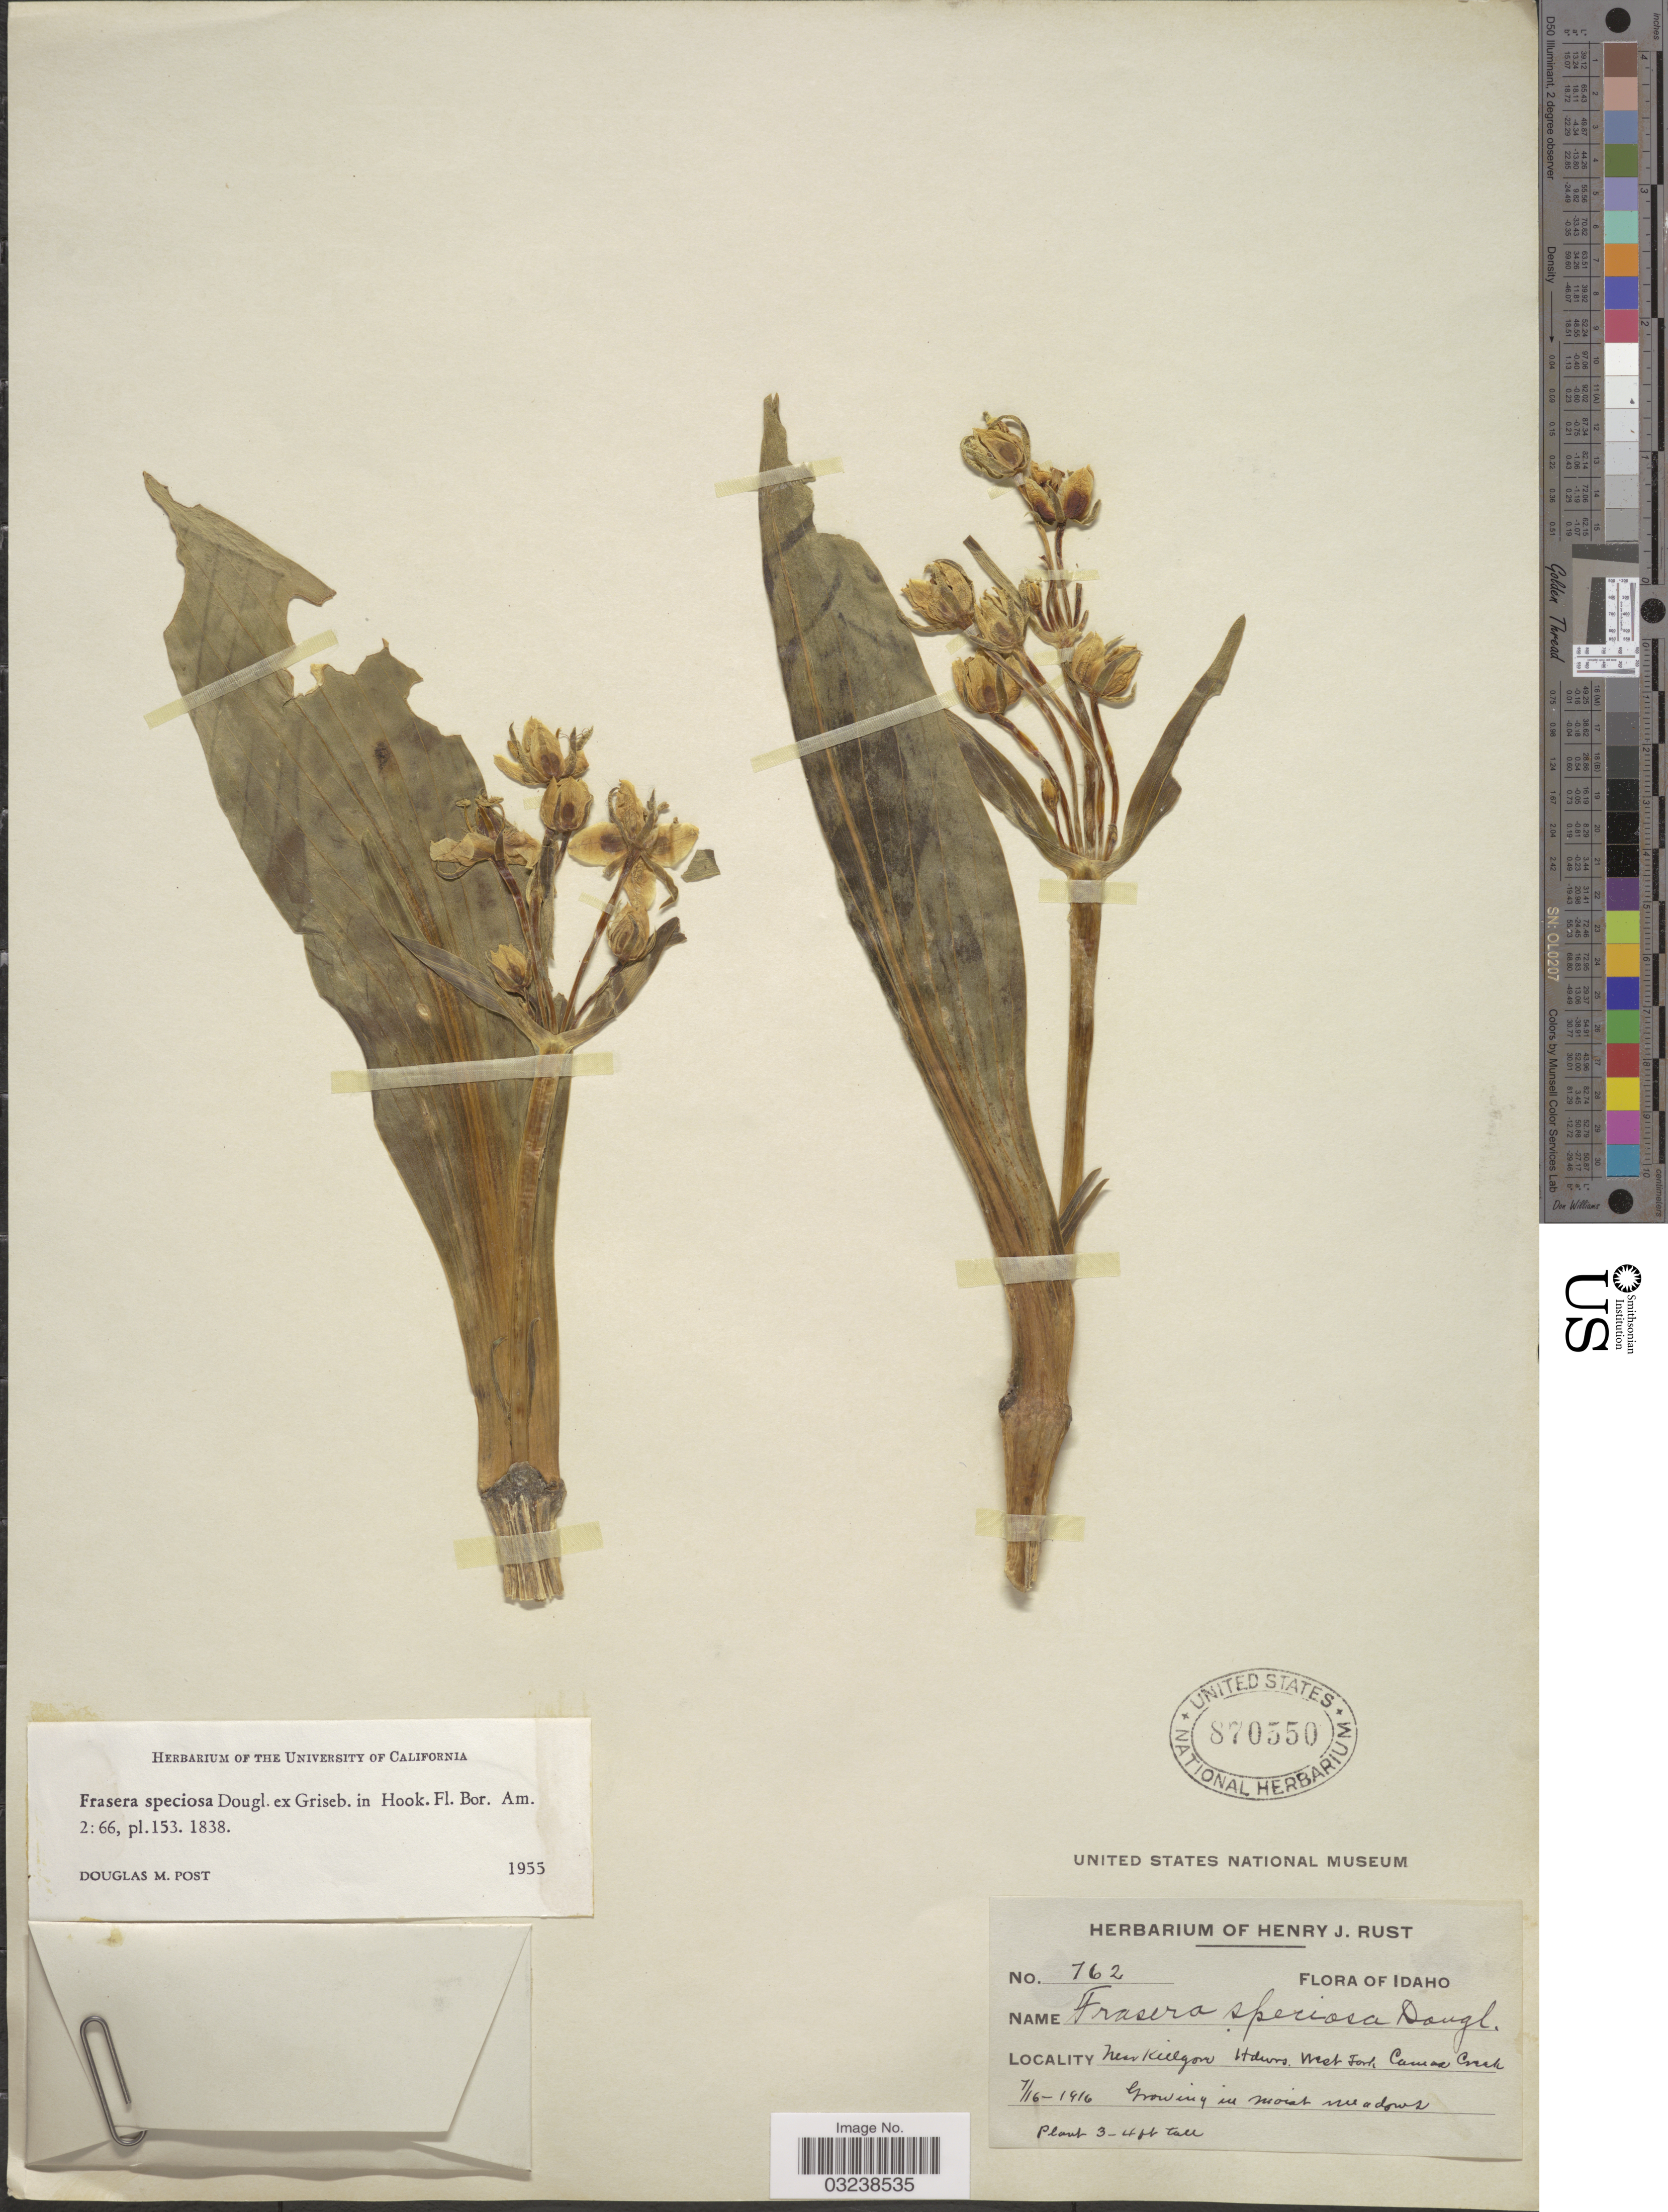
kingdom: Plantae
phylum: Tracheophyta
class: Magnoliopsida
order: Gentianales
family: Gentianaceae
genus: Swertia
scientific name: Swertia radiata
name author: (Kellogg) Kuntze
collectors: ex herb. Henry J. Rust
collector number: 762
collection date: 1916-07-16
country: United States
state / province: Idaho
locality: Near Killgor Hdwrs. West Fork Camas Creek.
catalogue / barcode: US 870550